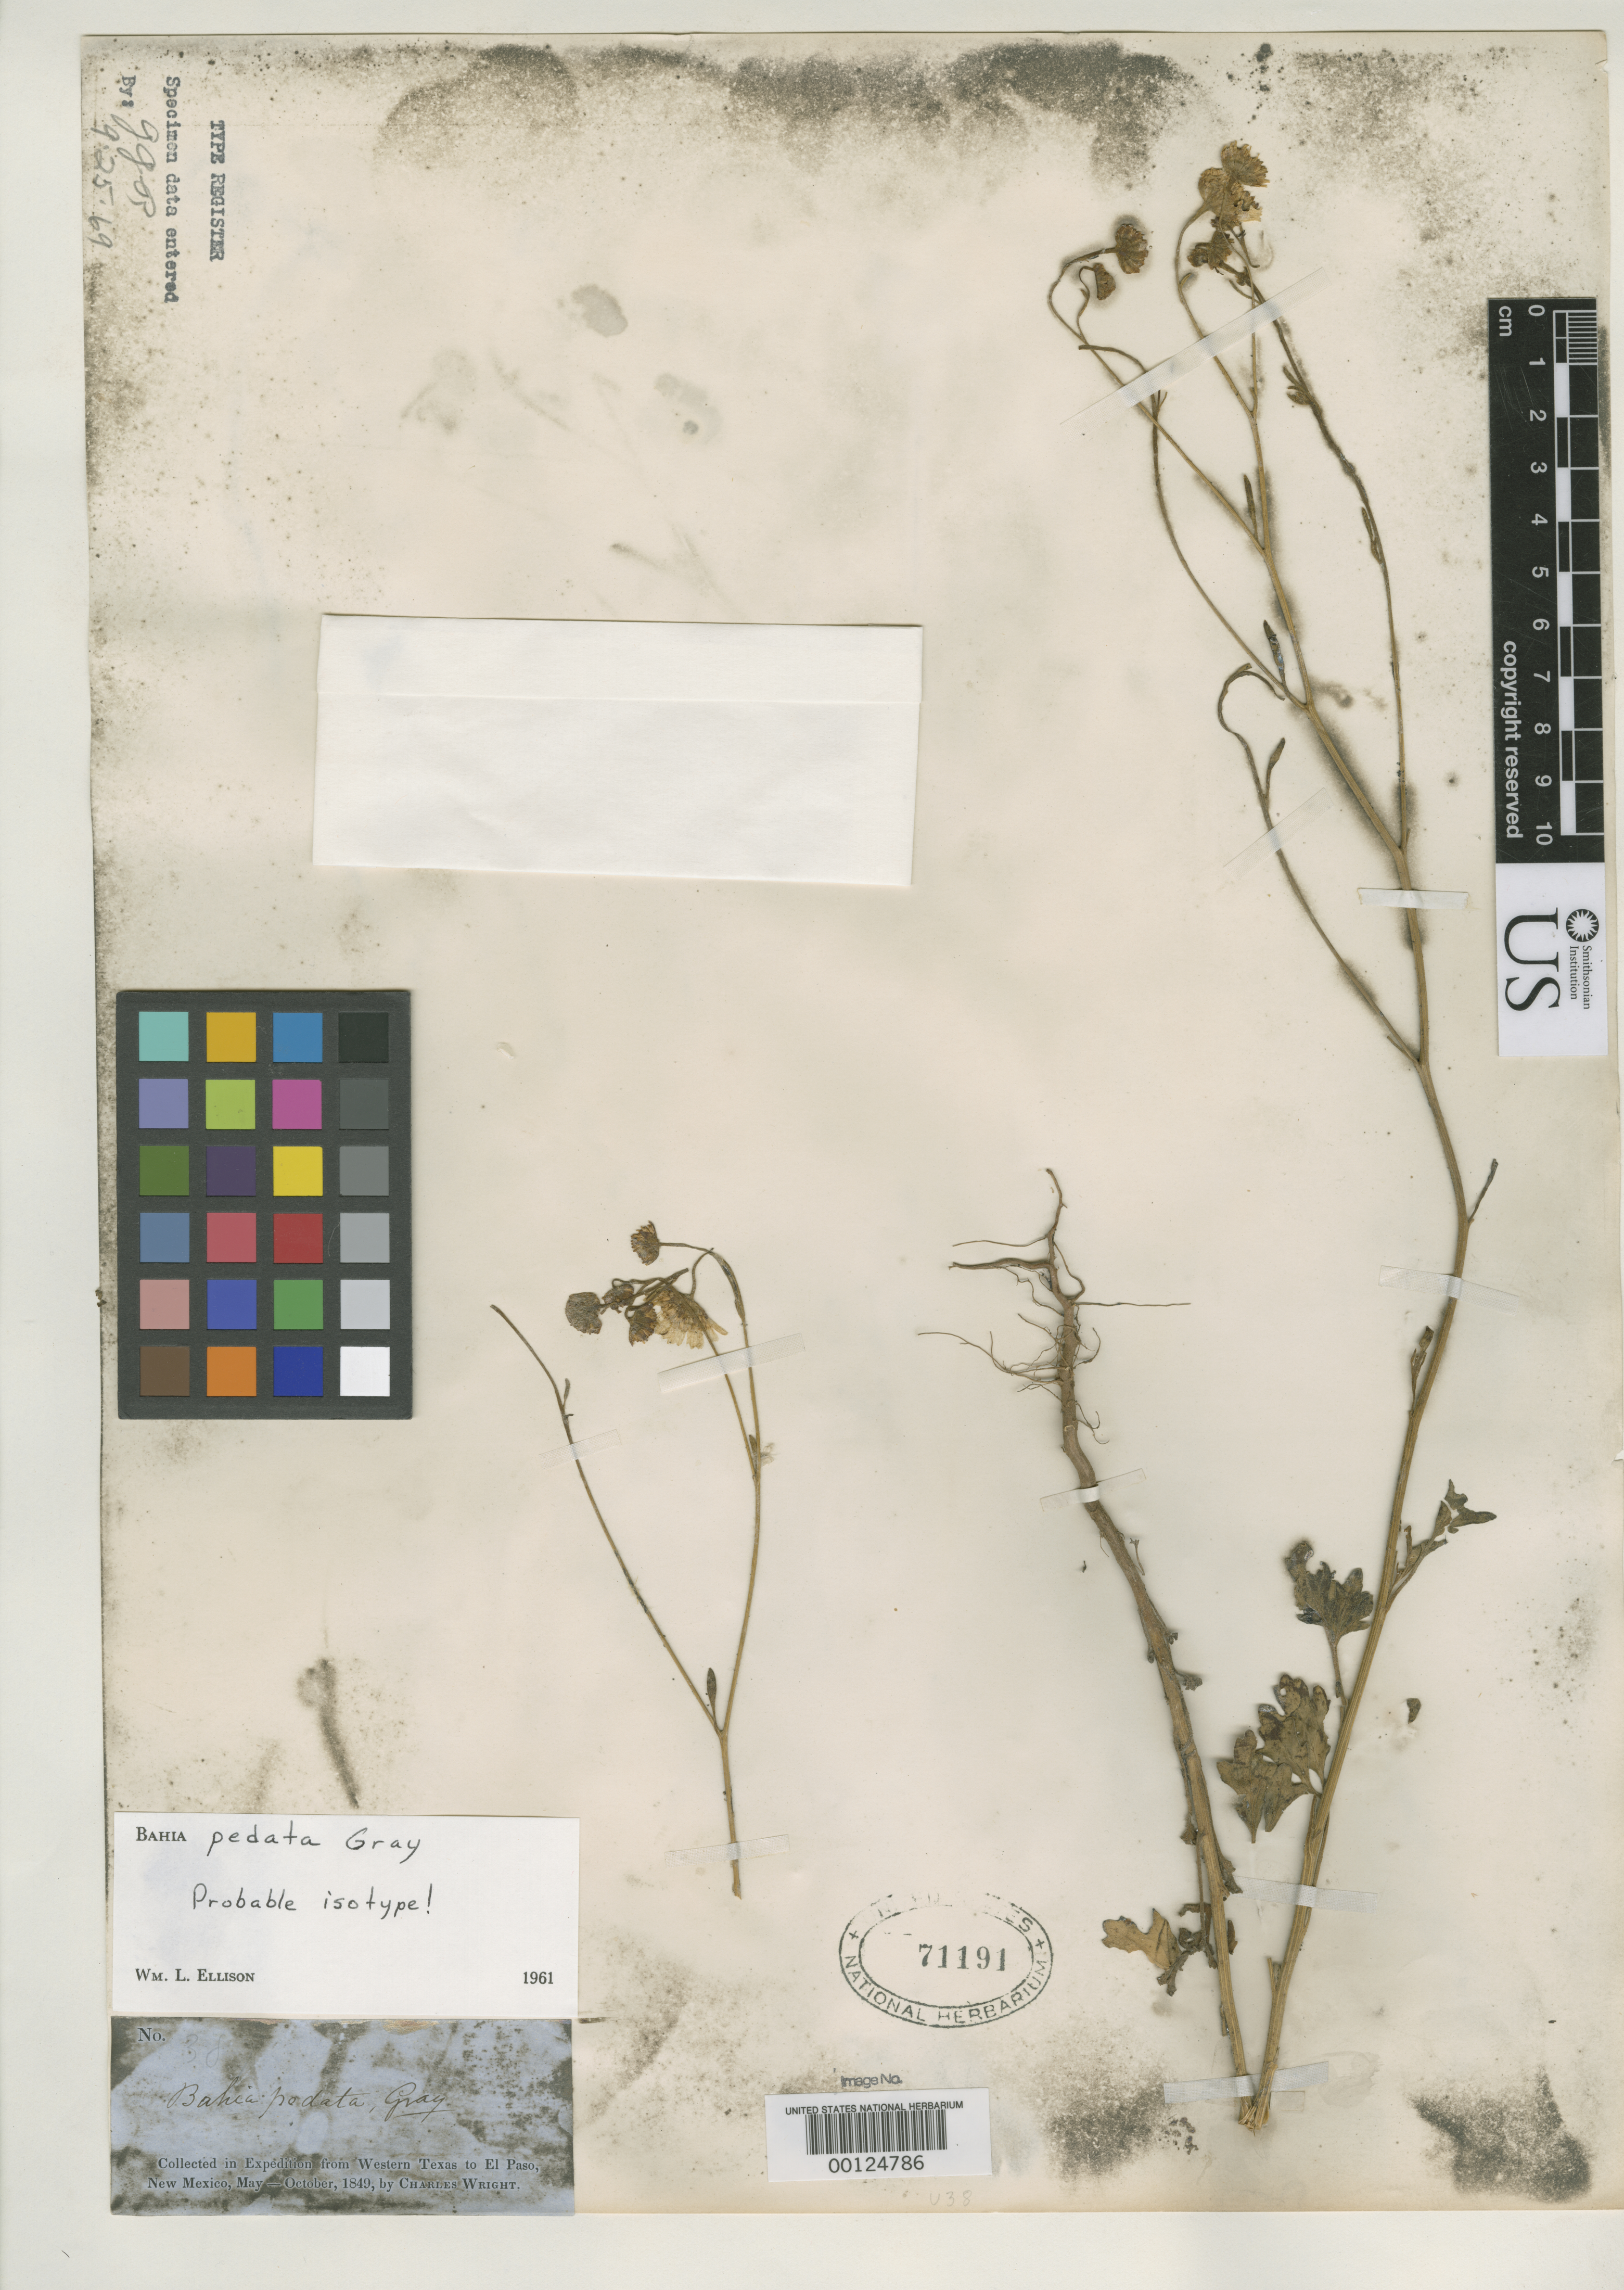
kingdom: Plantae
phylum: Tracheophyta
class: Magnoliopsida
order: Asterales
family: Asteraceae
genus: Bahia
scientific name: Bahia pedata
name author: A. Gray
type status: Isotype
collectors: C. Wright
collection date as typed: Oct 1849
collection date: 1849-10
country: United States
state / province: Texas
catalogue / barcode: US 71191